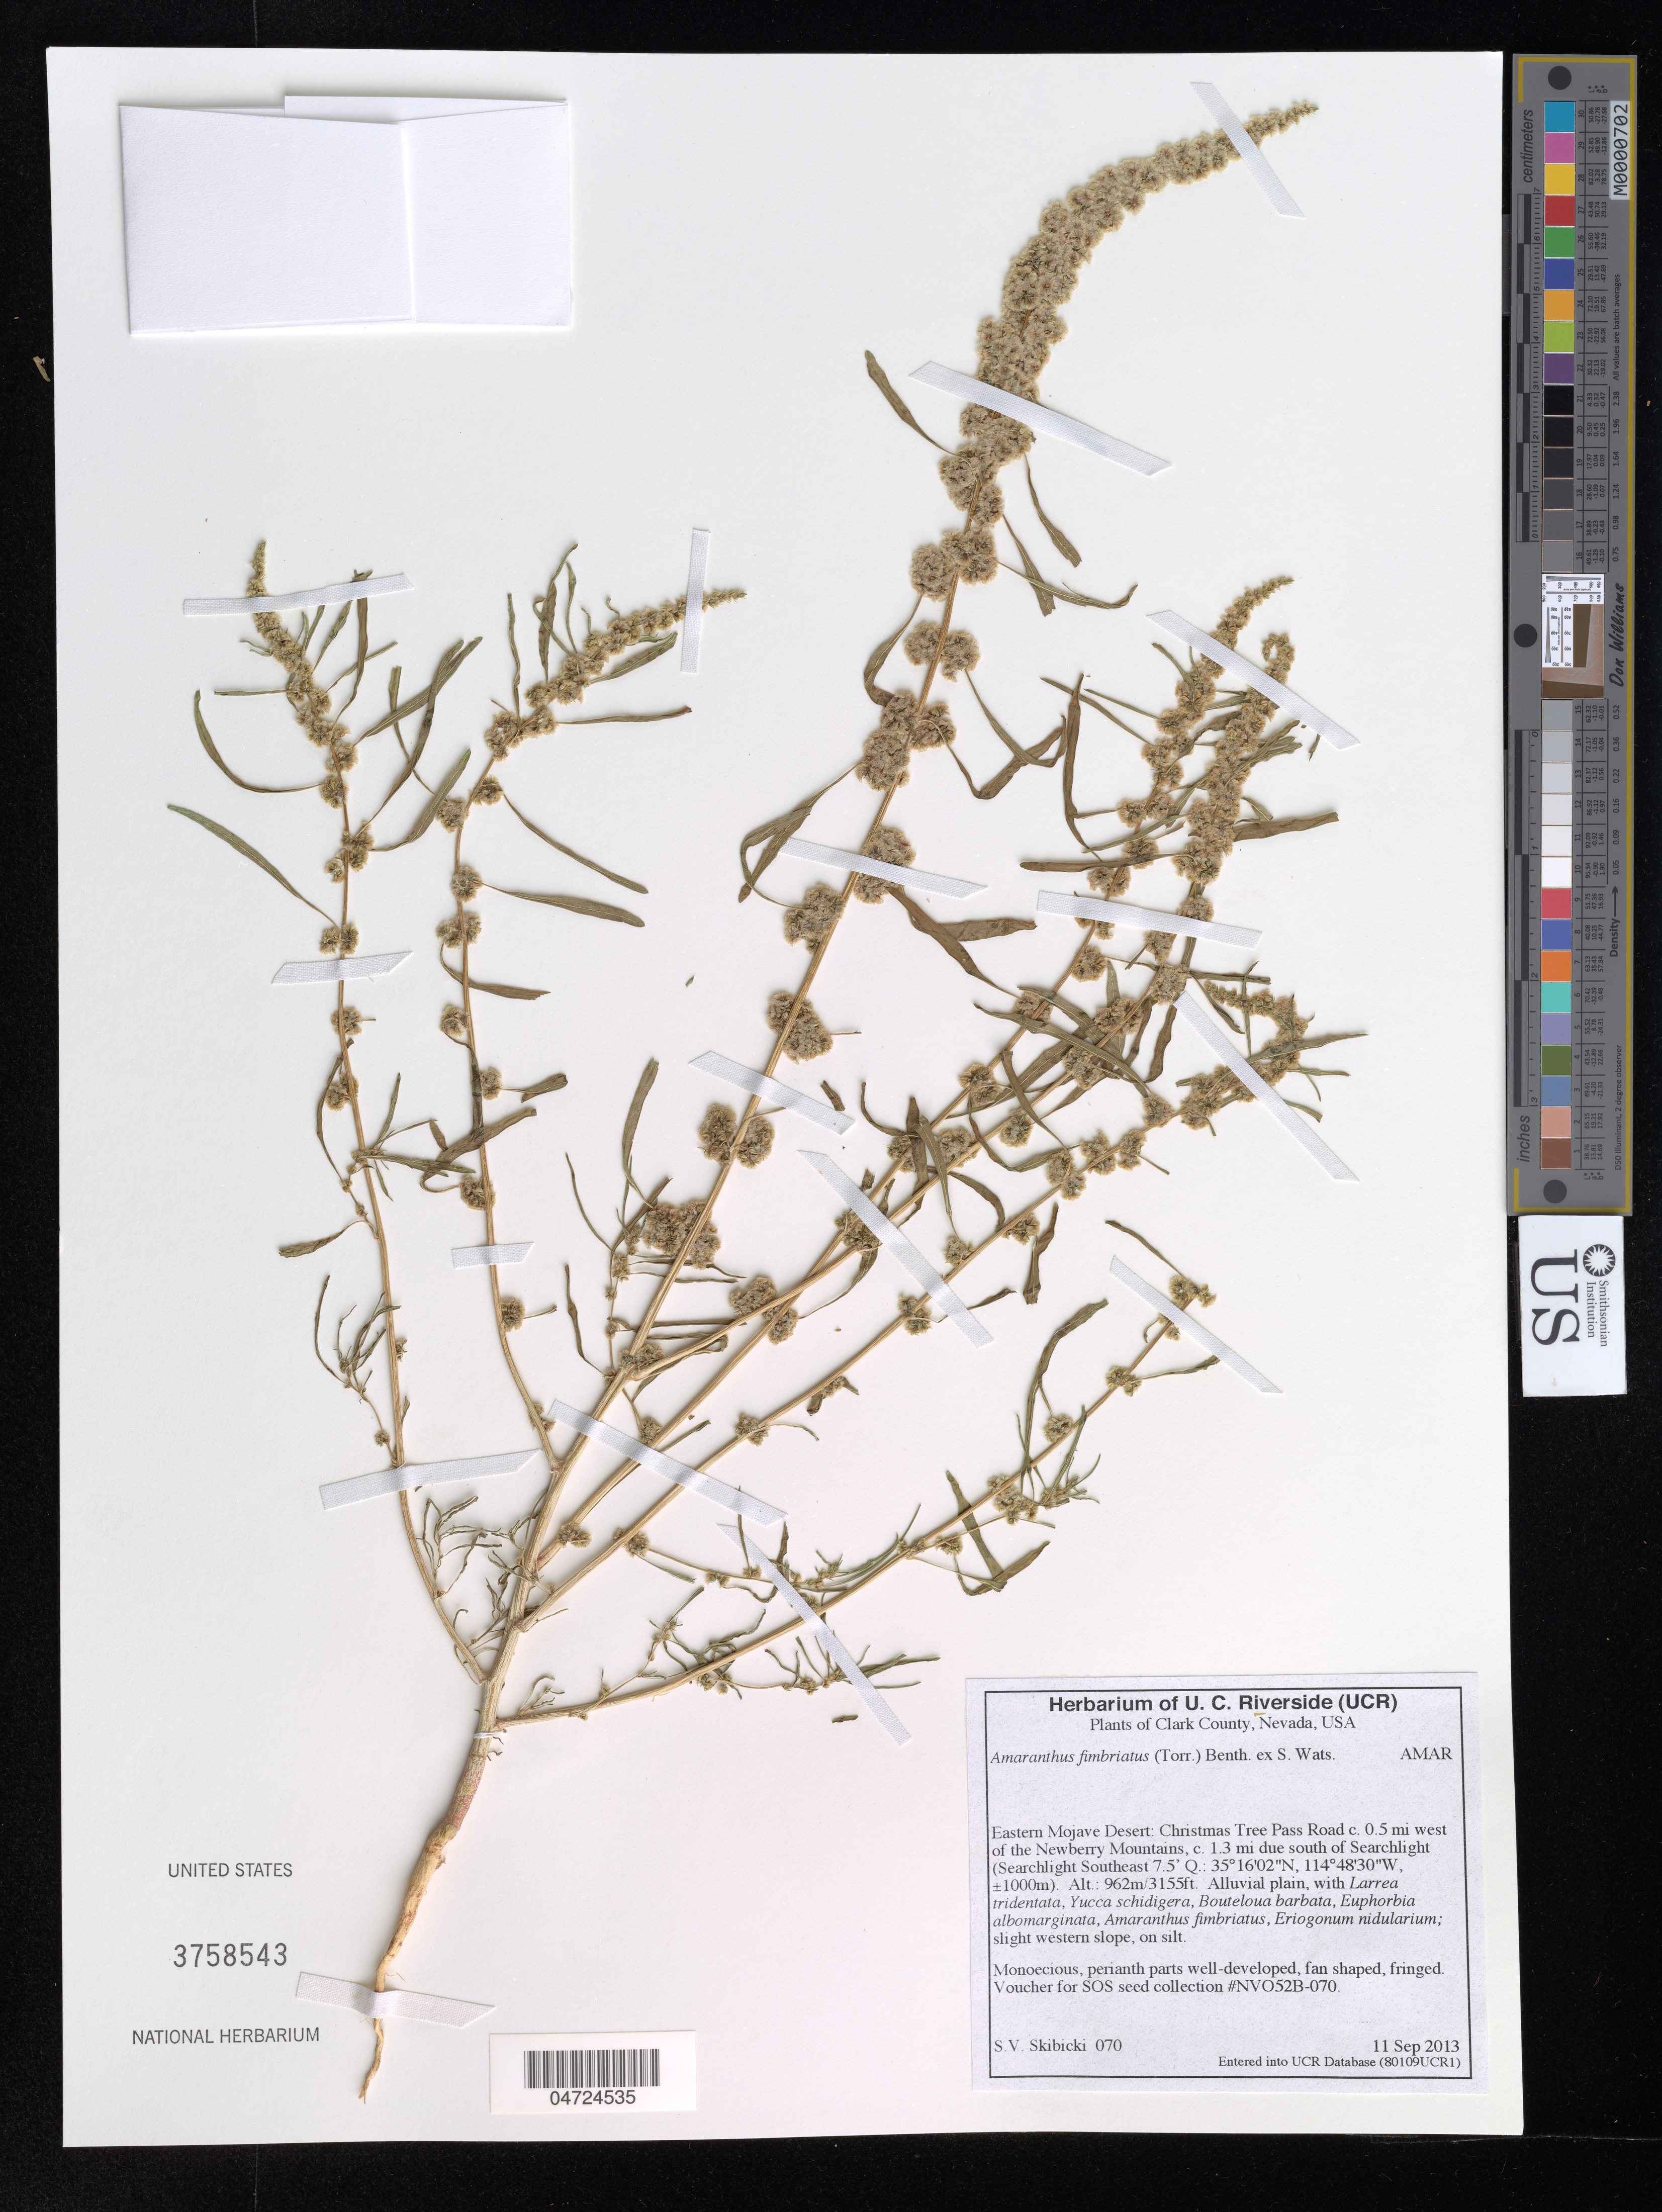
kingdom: Plantae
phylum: Tracheophyta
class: Magnoliopsida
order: Caryophyllales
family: Amaranthaceae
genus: Amaranthus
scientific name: Amaranthus fimbriatus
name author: (Torr.) Benth. ex S. Watson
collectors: S. Skibicki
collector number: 070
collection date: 2013-09-11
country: United States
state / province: Nevada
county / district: Clark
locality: Clark County. Eastern Mojave Desert: Christmas Tree Pass Road c. 0.5 mi west of the Newberry Mountains, c. 1.3 mi due south of Searchlight (Searchlight Southeast 7.5' Q.)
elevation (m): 962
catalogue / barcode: US 3758543